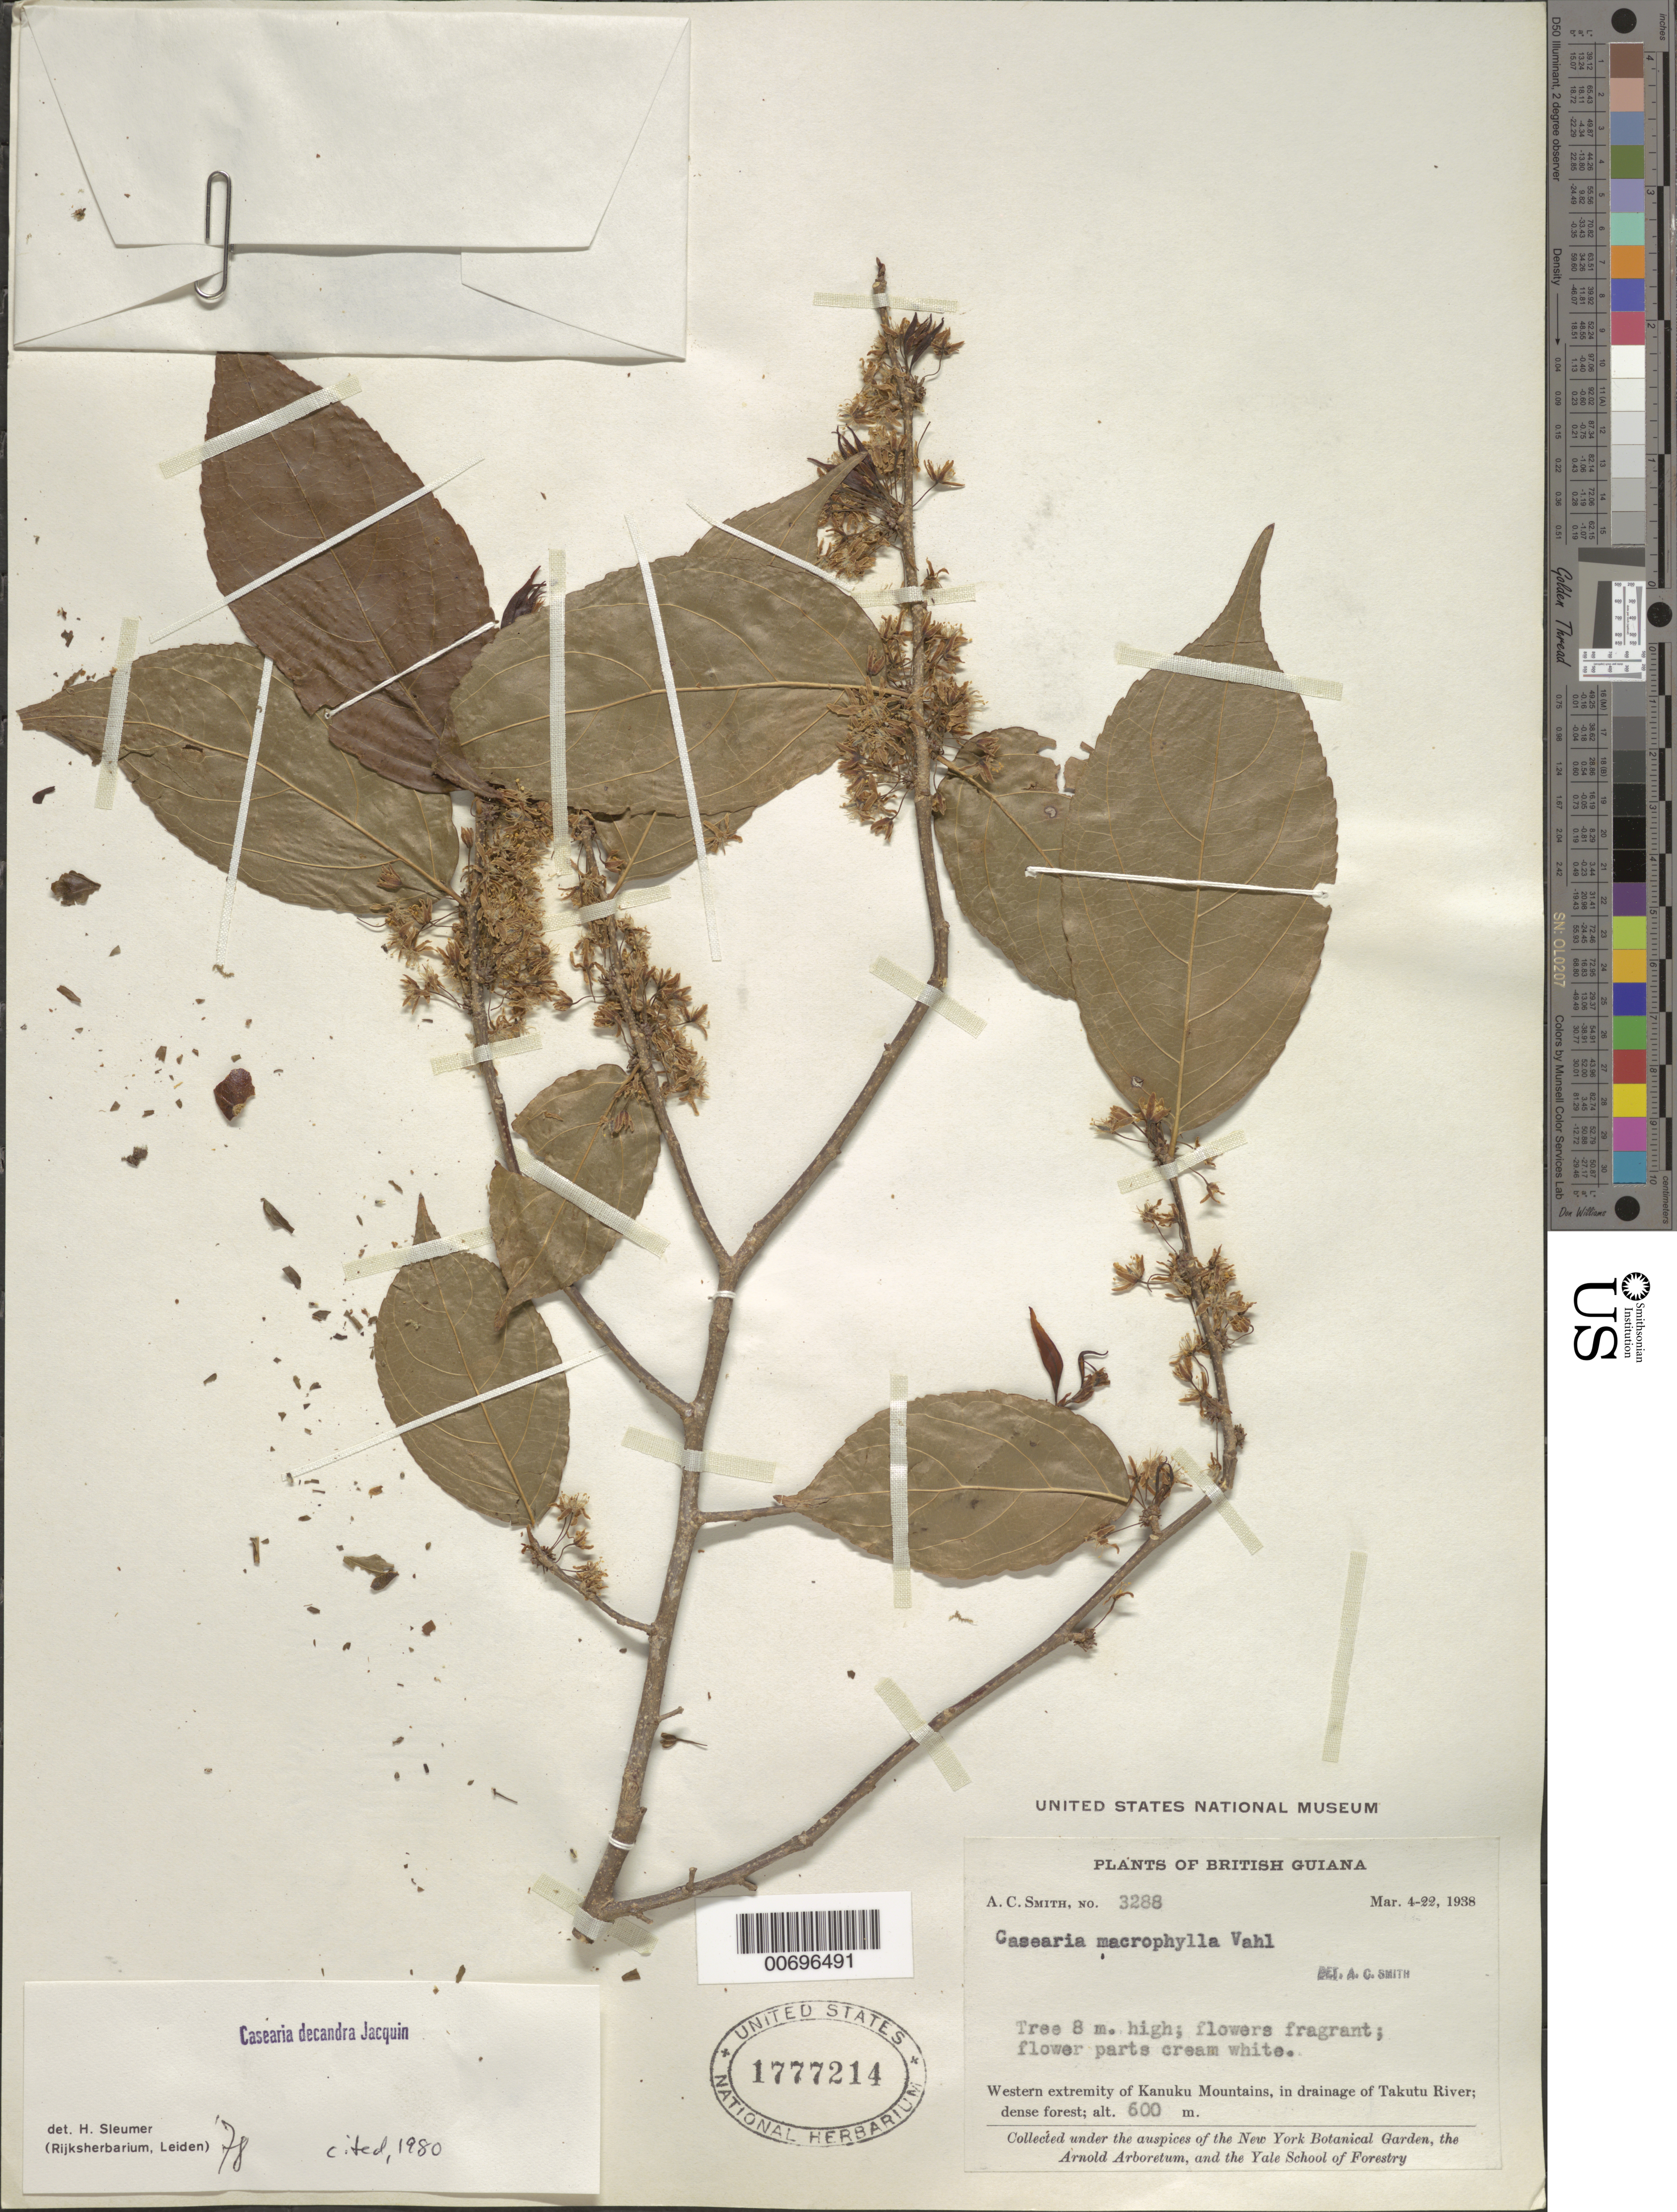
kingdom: Plantae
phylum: Tracheophyta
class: Magnoliopsida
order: Malpighiales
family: Salicaceae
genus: Casearia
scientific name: Casearia decandra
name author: Jacq.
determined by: Sleumer, H. O.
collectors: A. C. Smith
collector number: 3288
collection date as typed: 4-Mar-38 to 22-Mar-38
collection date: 1938-03-04/1938-03-22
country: Guyana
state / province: U. Takutu-U. Essequibo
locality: Kanuku Mts., drainage of Takutu R., western extremity of Kanuku Mountains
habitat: Dense forest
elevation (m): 600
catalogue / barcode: US 1777214